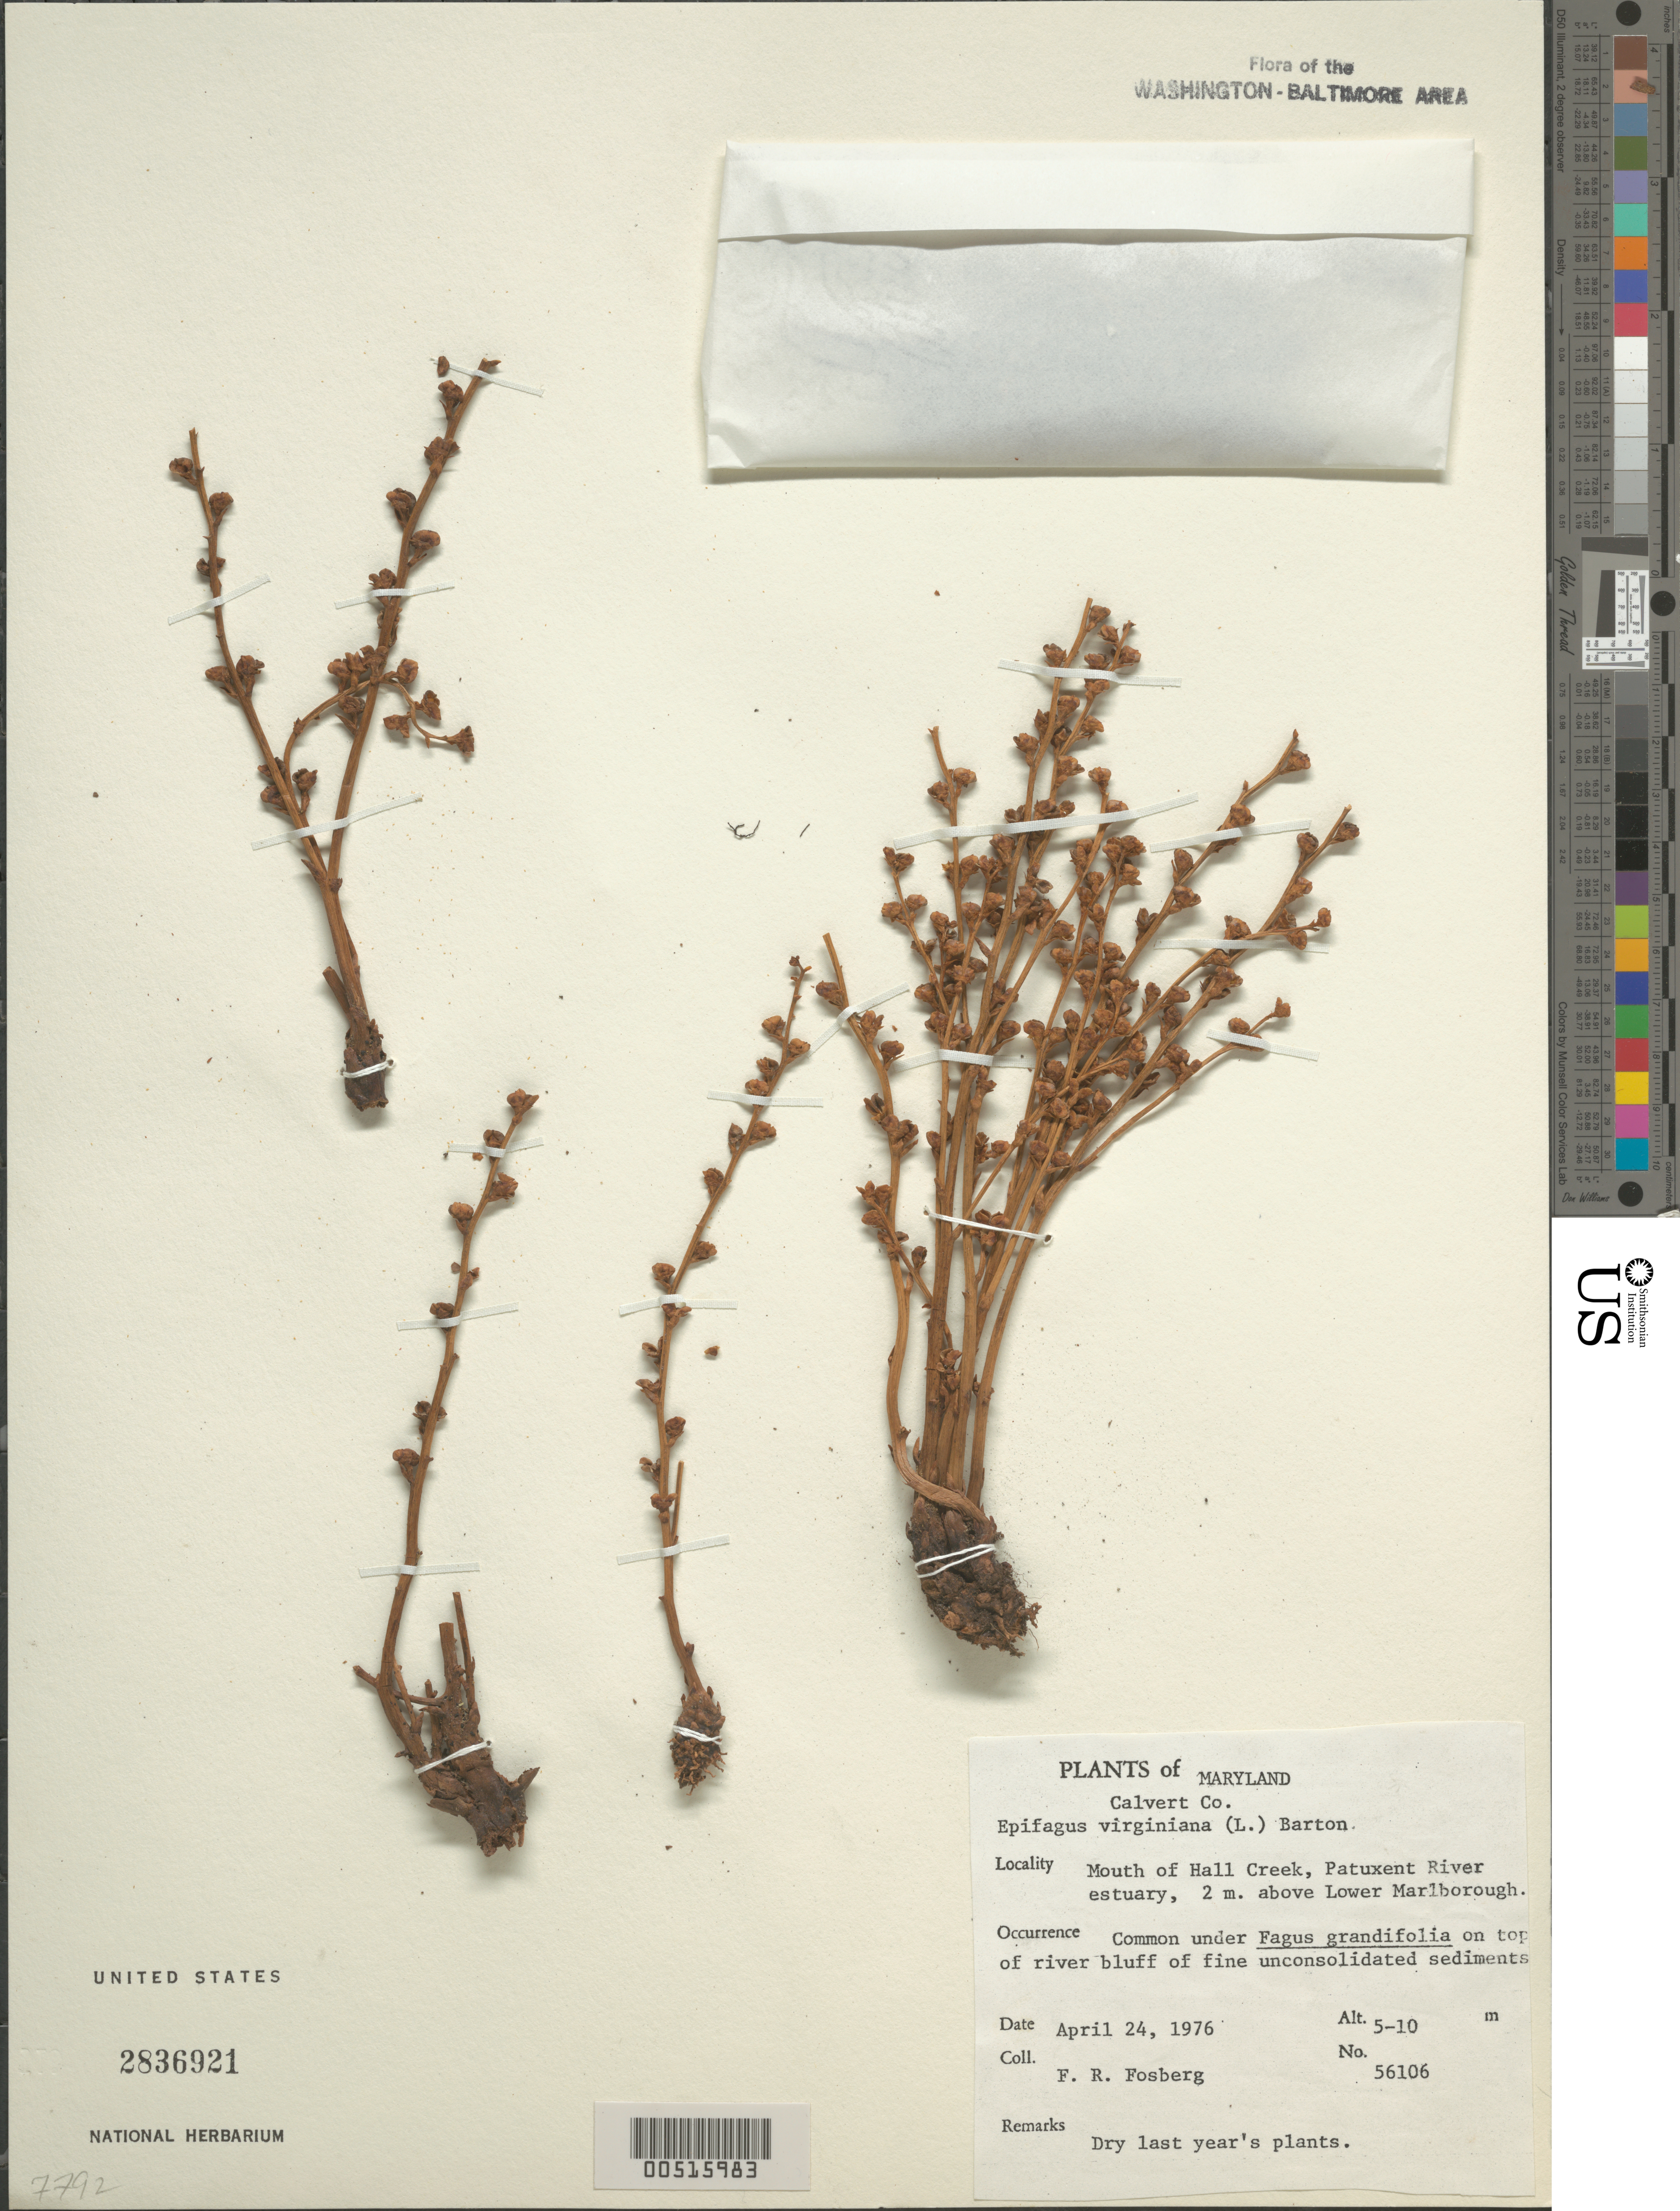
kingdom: Plantae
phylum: Tracheophyta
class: Magnoliopsida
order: Lamiales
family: Orobanchaceae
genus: Epifagus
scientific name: Epifagus virginiana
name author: (L.) W.P.C. Barton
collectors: F. R. Fosberg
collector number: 56106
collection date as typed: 24 Apr 1976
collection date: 1976-04-24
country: United States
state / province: Maryland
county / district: Calvert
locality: Hall Creek, mouth of, Patuxent River Estuary, 2 mi. above Lower Marlborough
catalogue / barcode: US 2836921